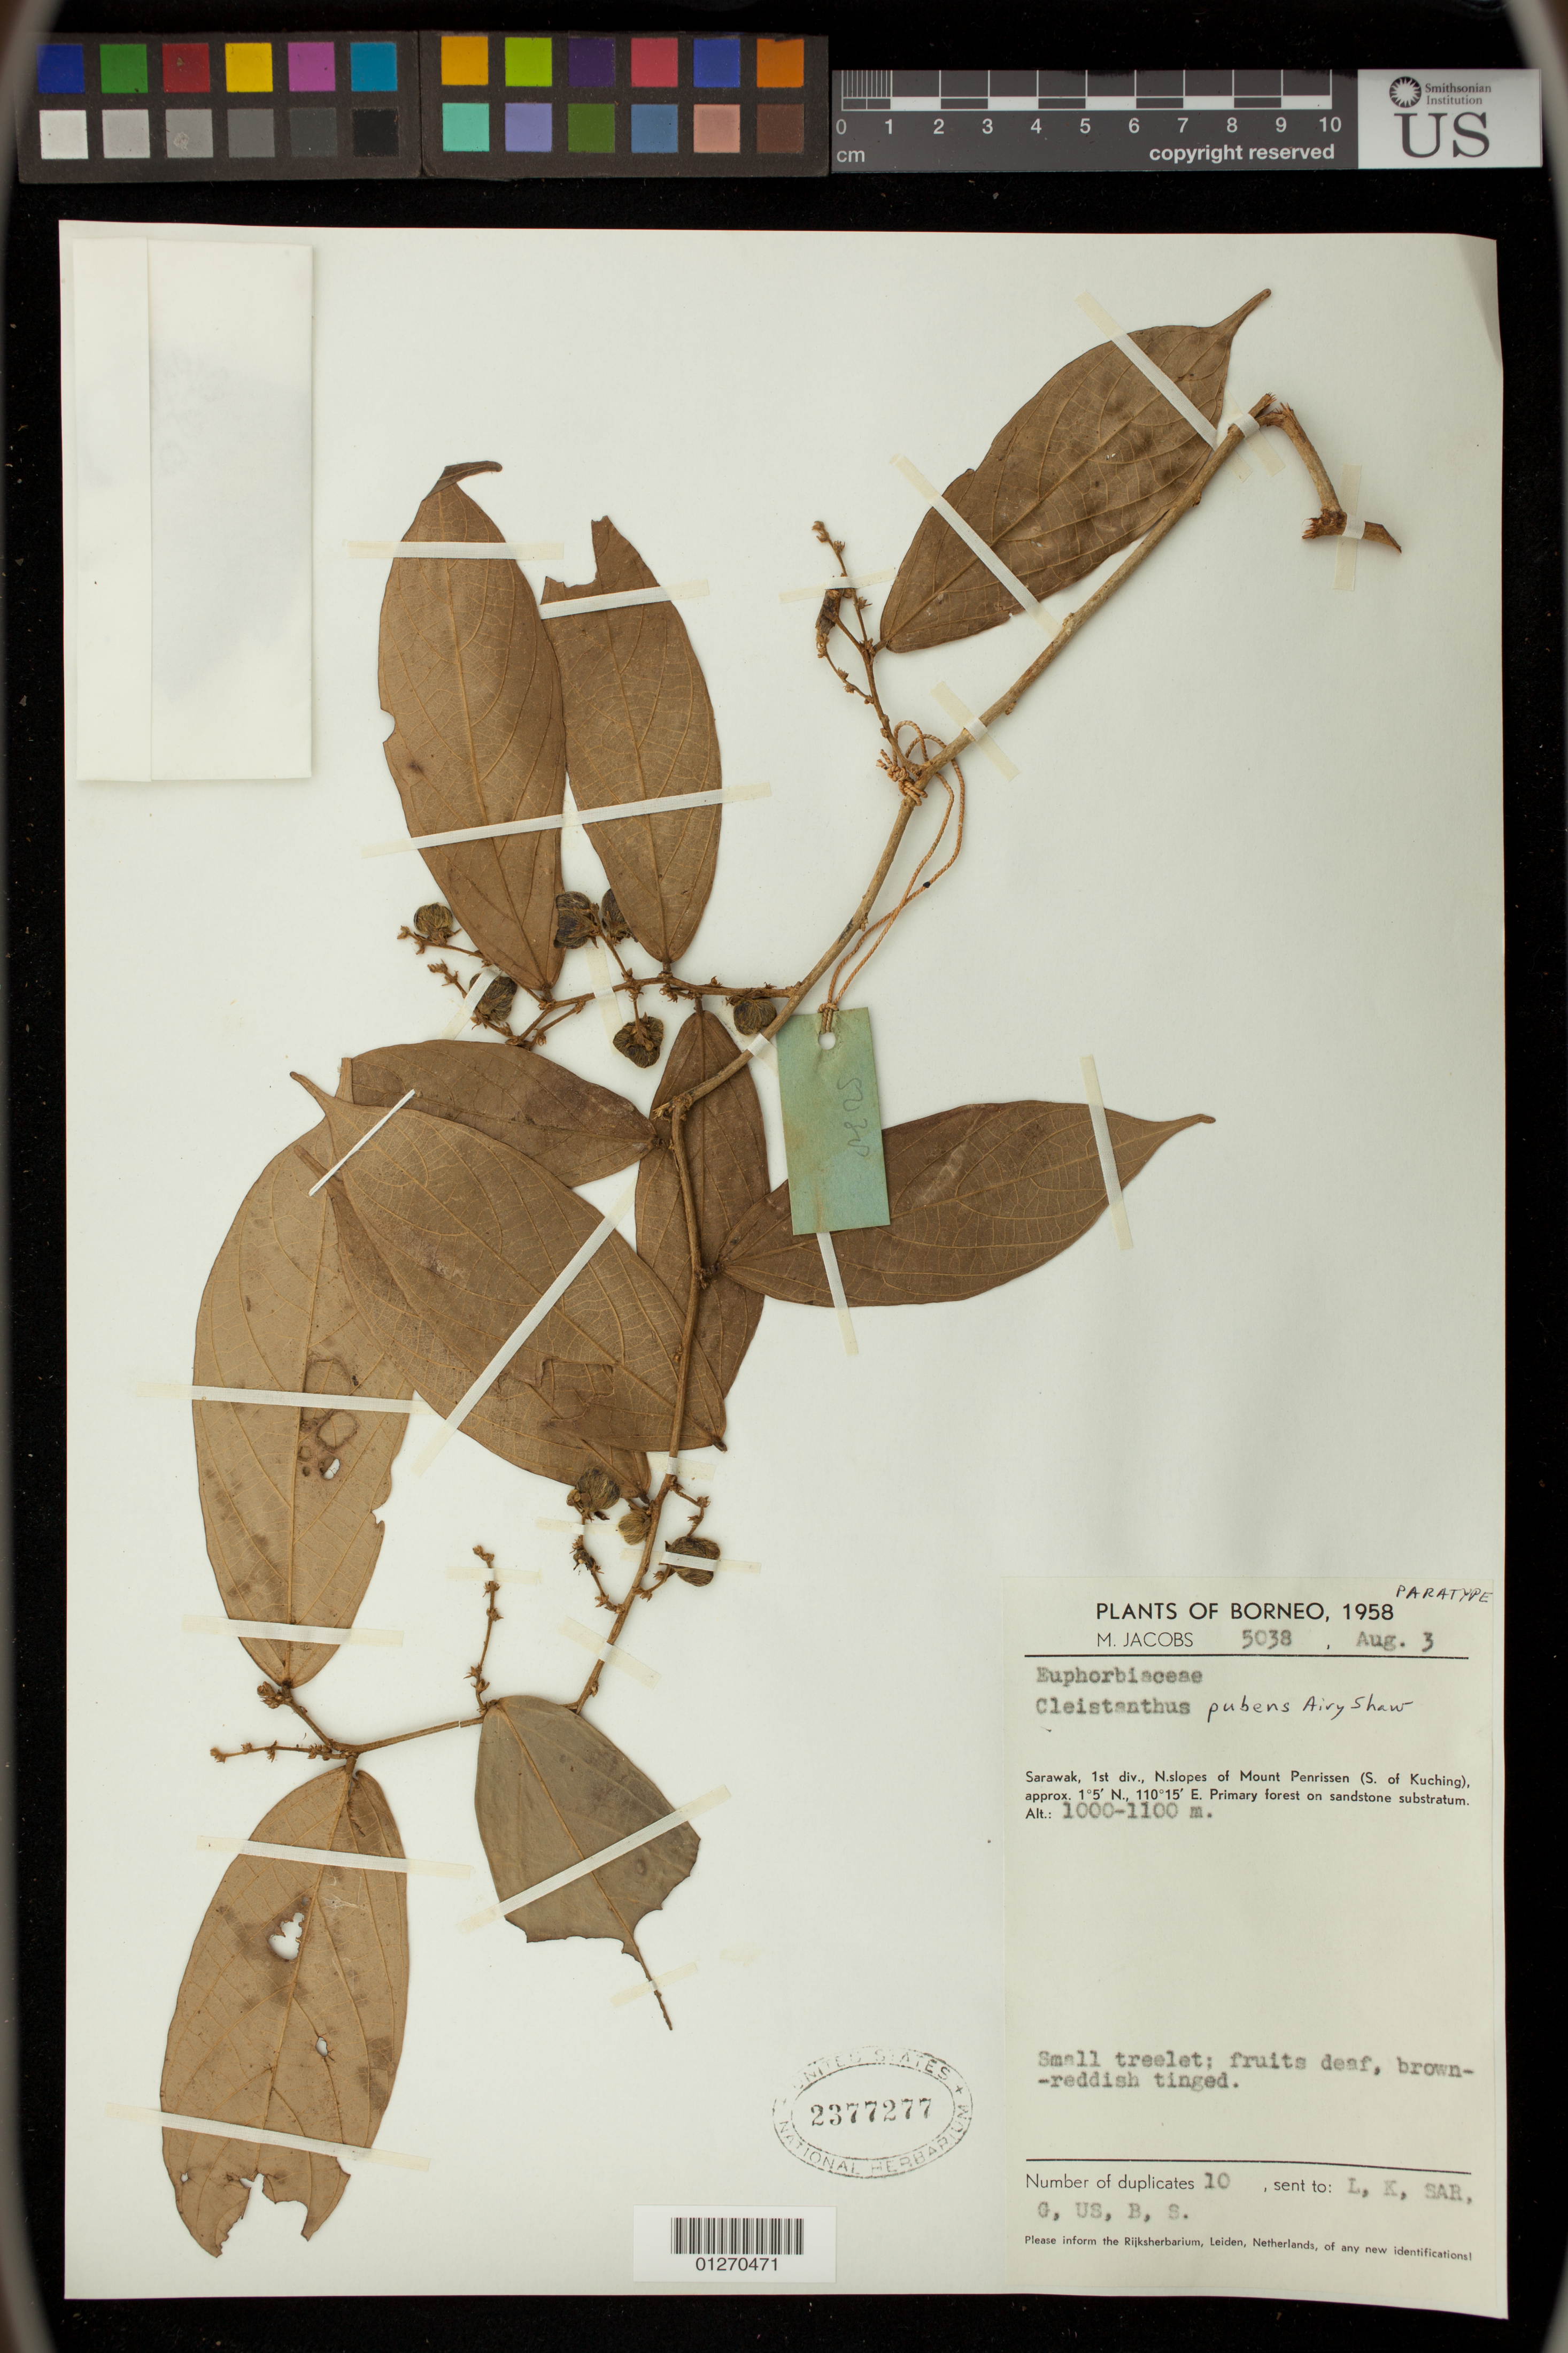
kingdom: Plantae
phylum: Tracheophyta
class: Magnoliopsida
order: Malpighiales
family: Phyllanthaceae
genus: Cleistanthus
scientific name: Cleistanthus pubens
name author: Airy Shaw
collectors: M. Jacobs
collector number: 5038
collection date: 1958-08-03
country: Malaysia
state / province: Sarawak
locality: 1st div., N.slopes of Moount Penrissen (S. of Kuching)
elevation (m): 1000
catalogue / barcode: US 2377277